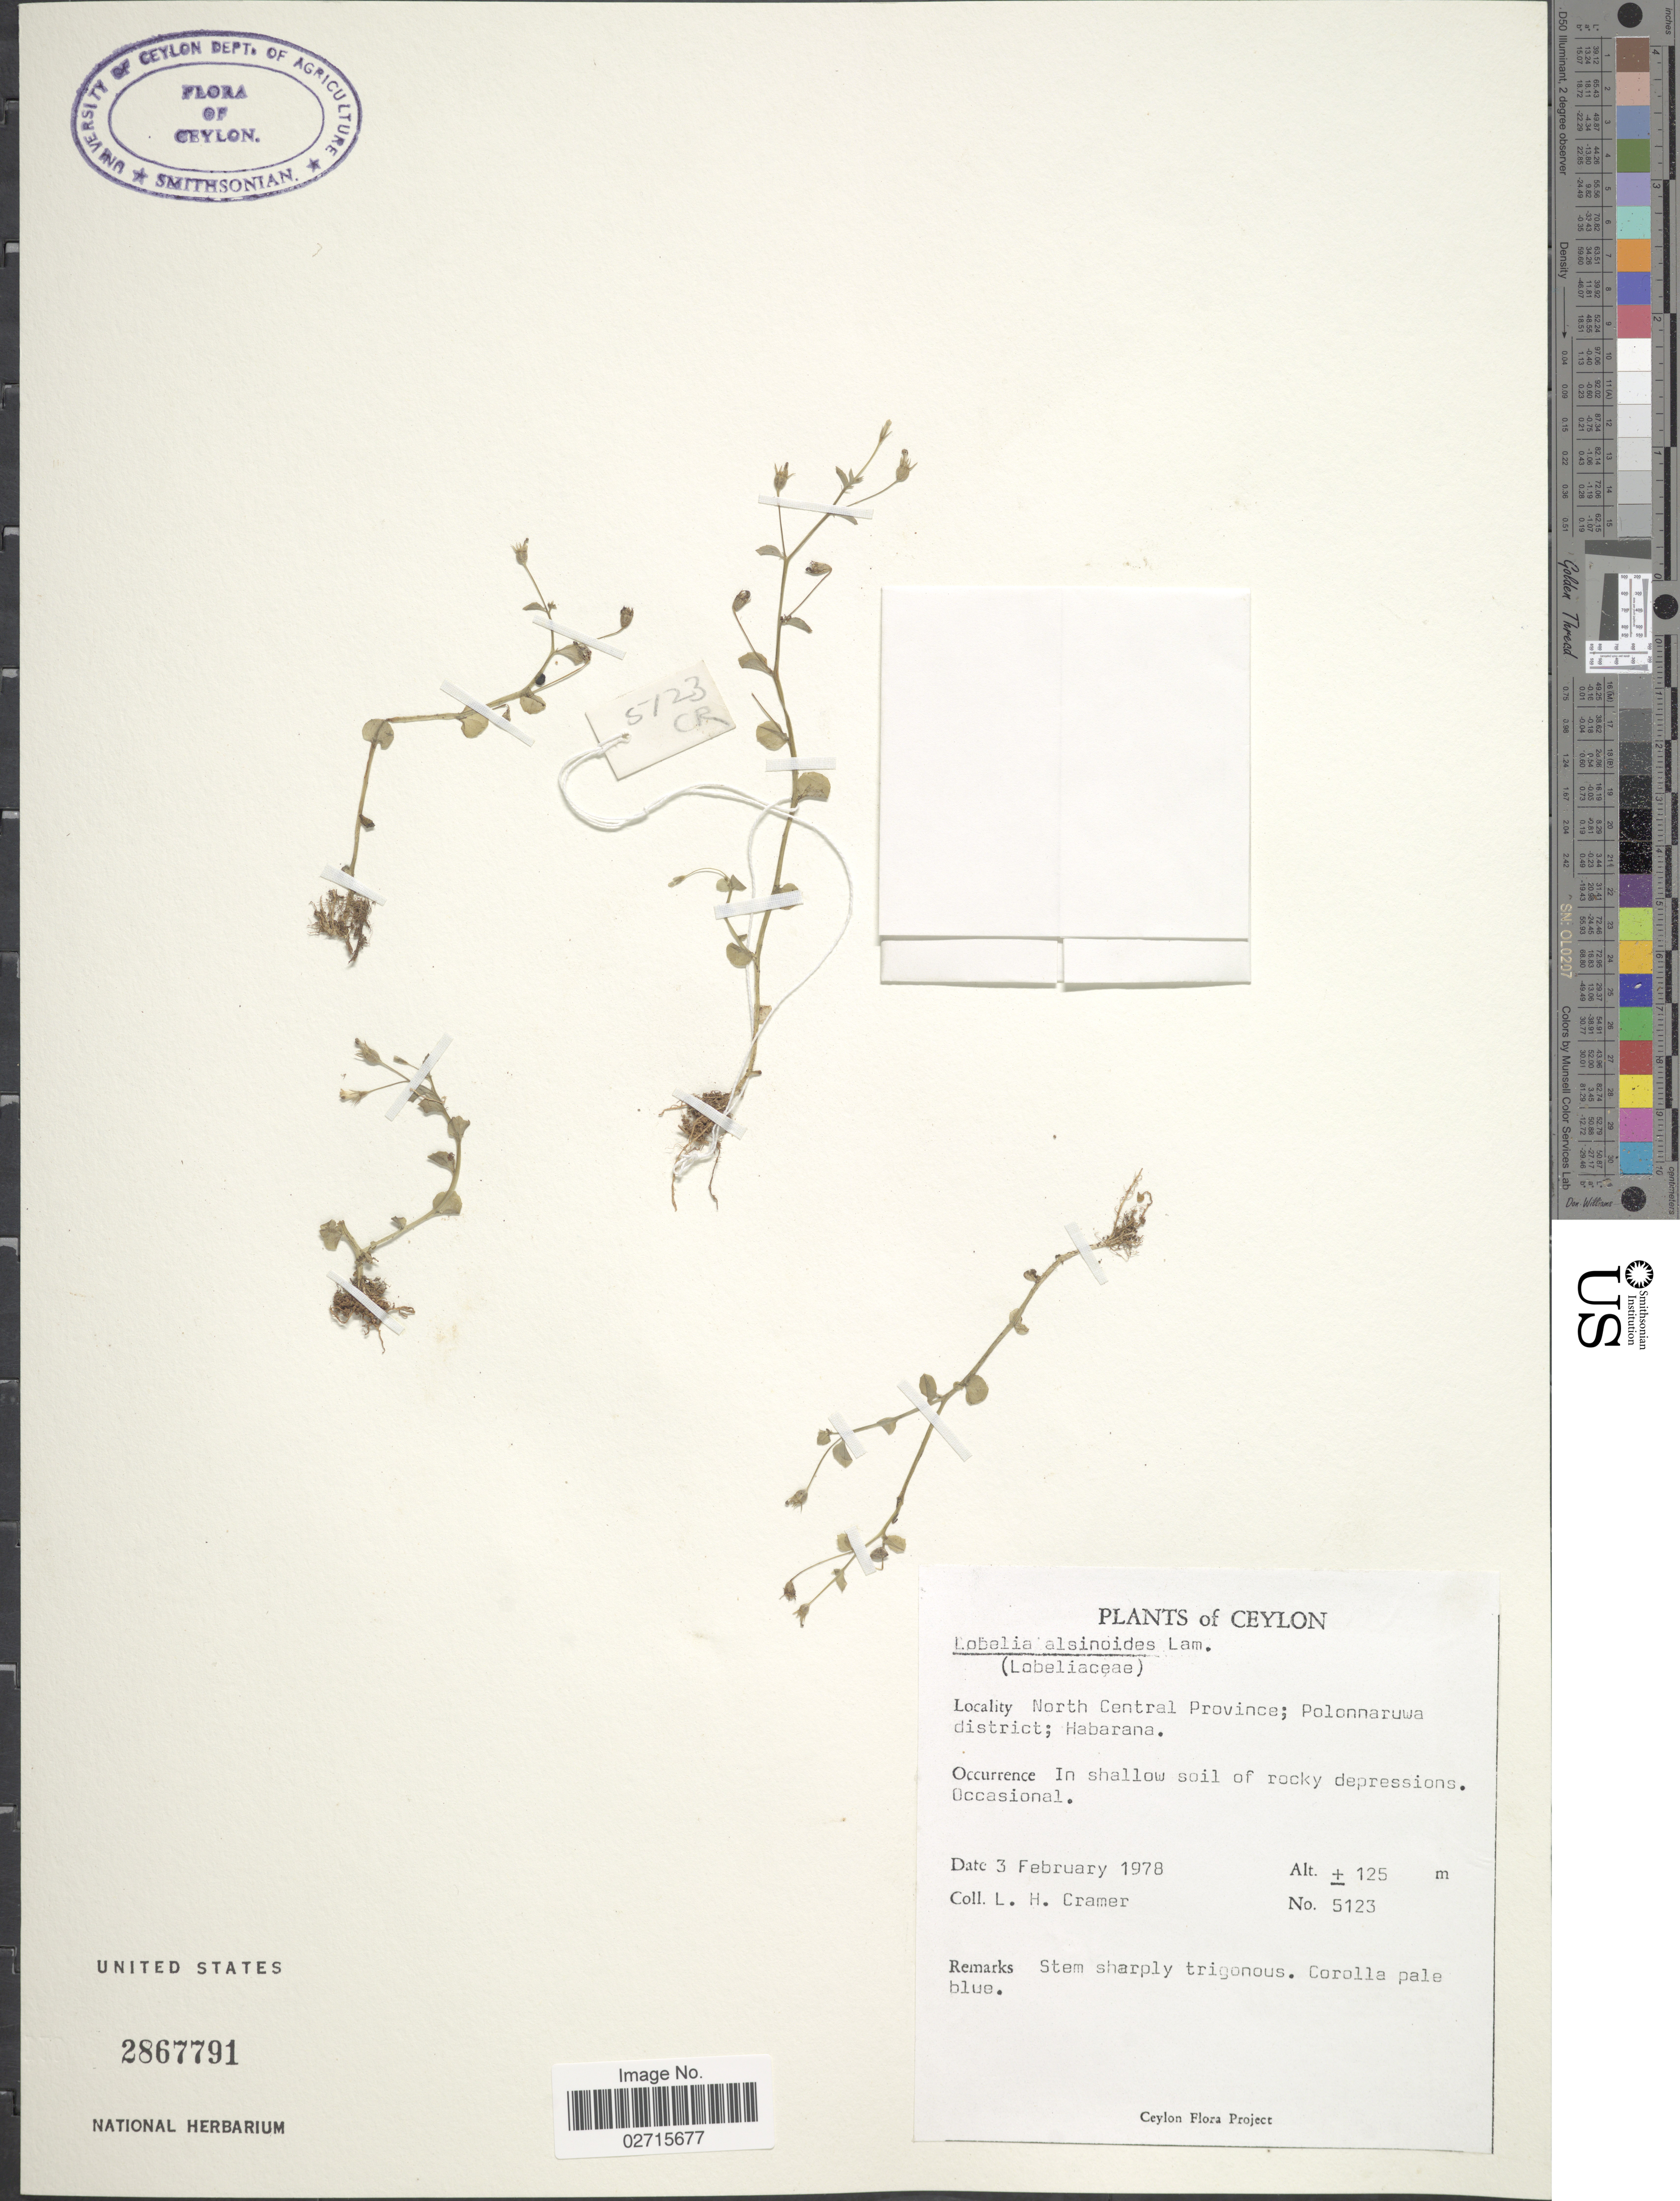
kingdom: Plantae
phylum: Tracheophyta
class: Magnoliopsida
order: Asterales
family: Campanulaceae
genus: Lobelia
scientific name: Lobelia alsinoides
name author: Lam.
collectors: L. H. Cramer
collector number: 5123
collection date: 1978-02-03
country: Sri Lanka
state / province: North Central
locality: Ceylon. North Central Province; Polonnaruwa district; Habarana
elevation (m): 125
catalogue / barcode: US 2867791